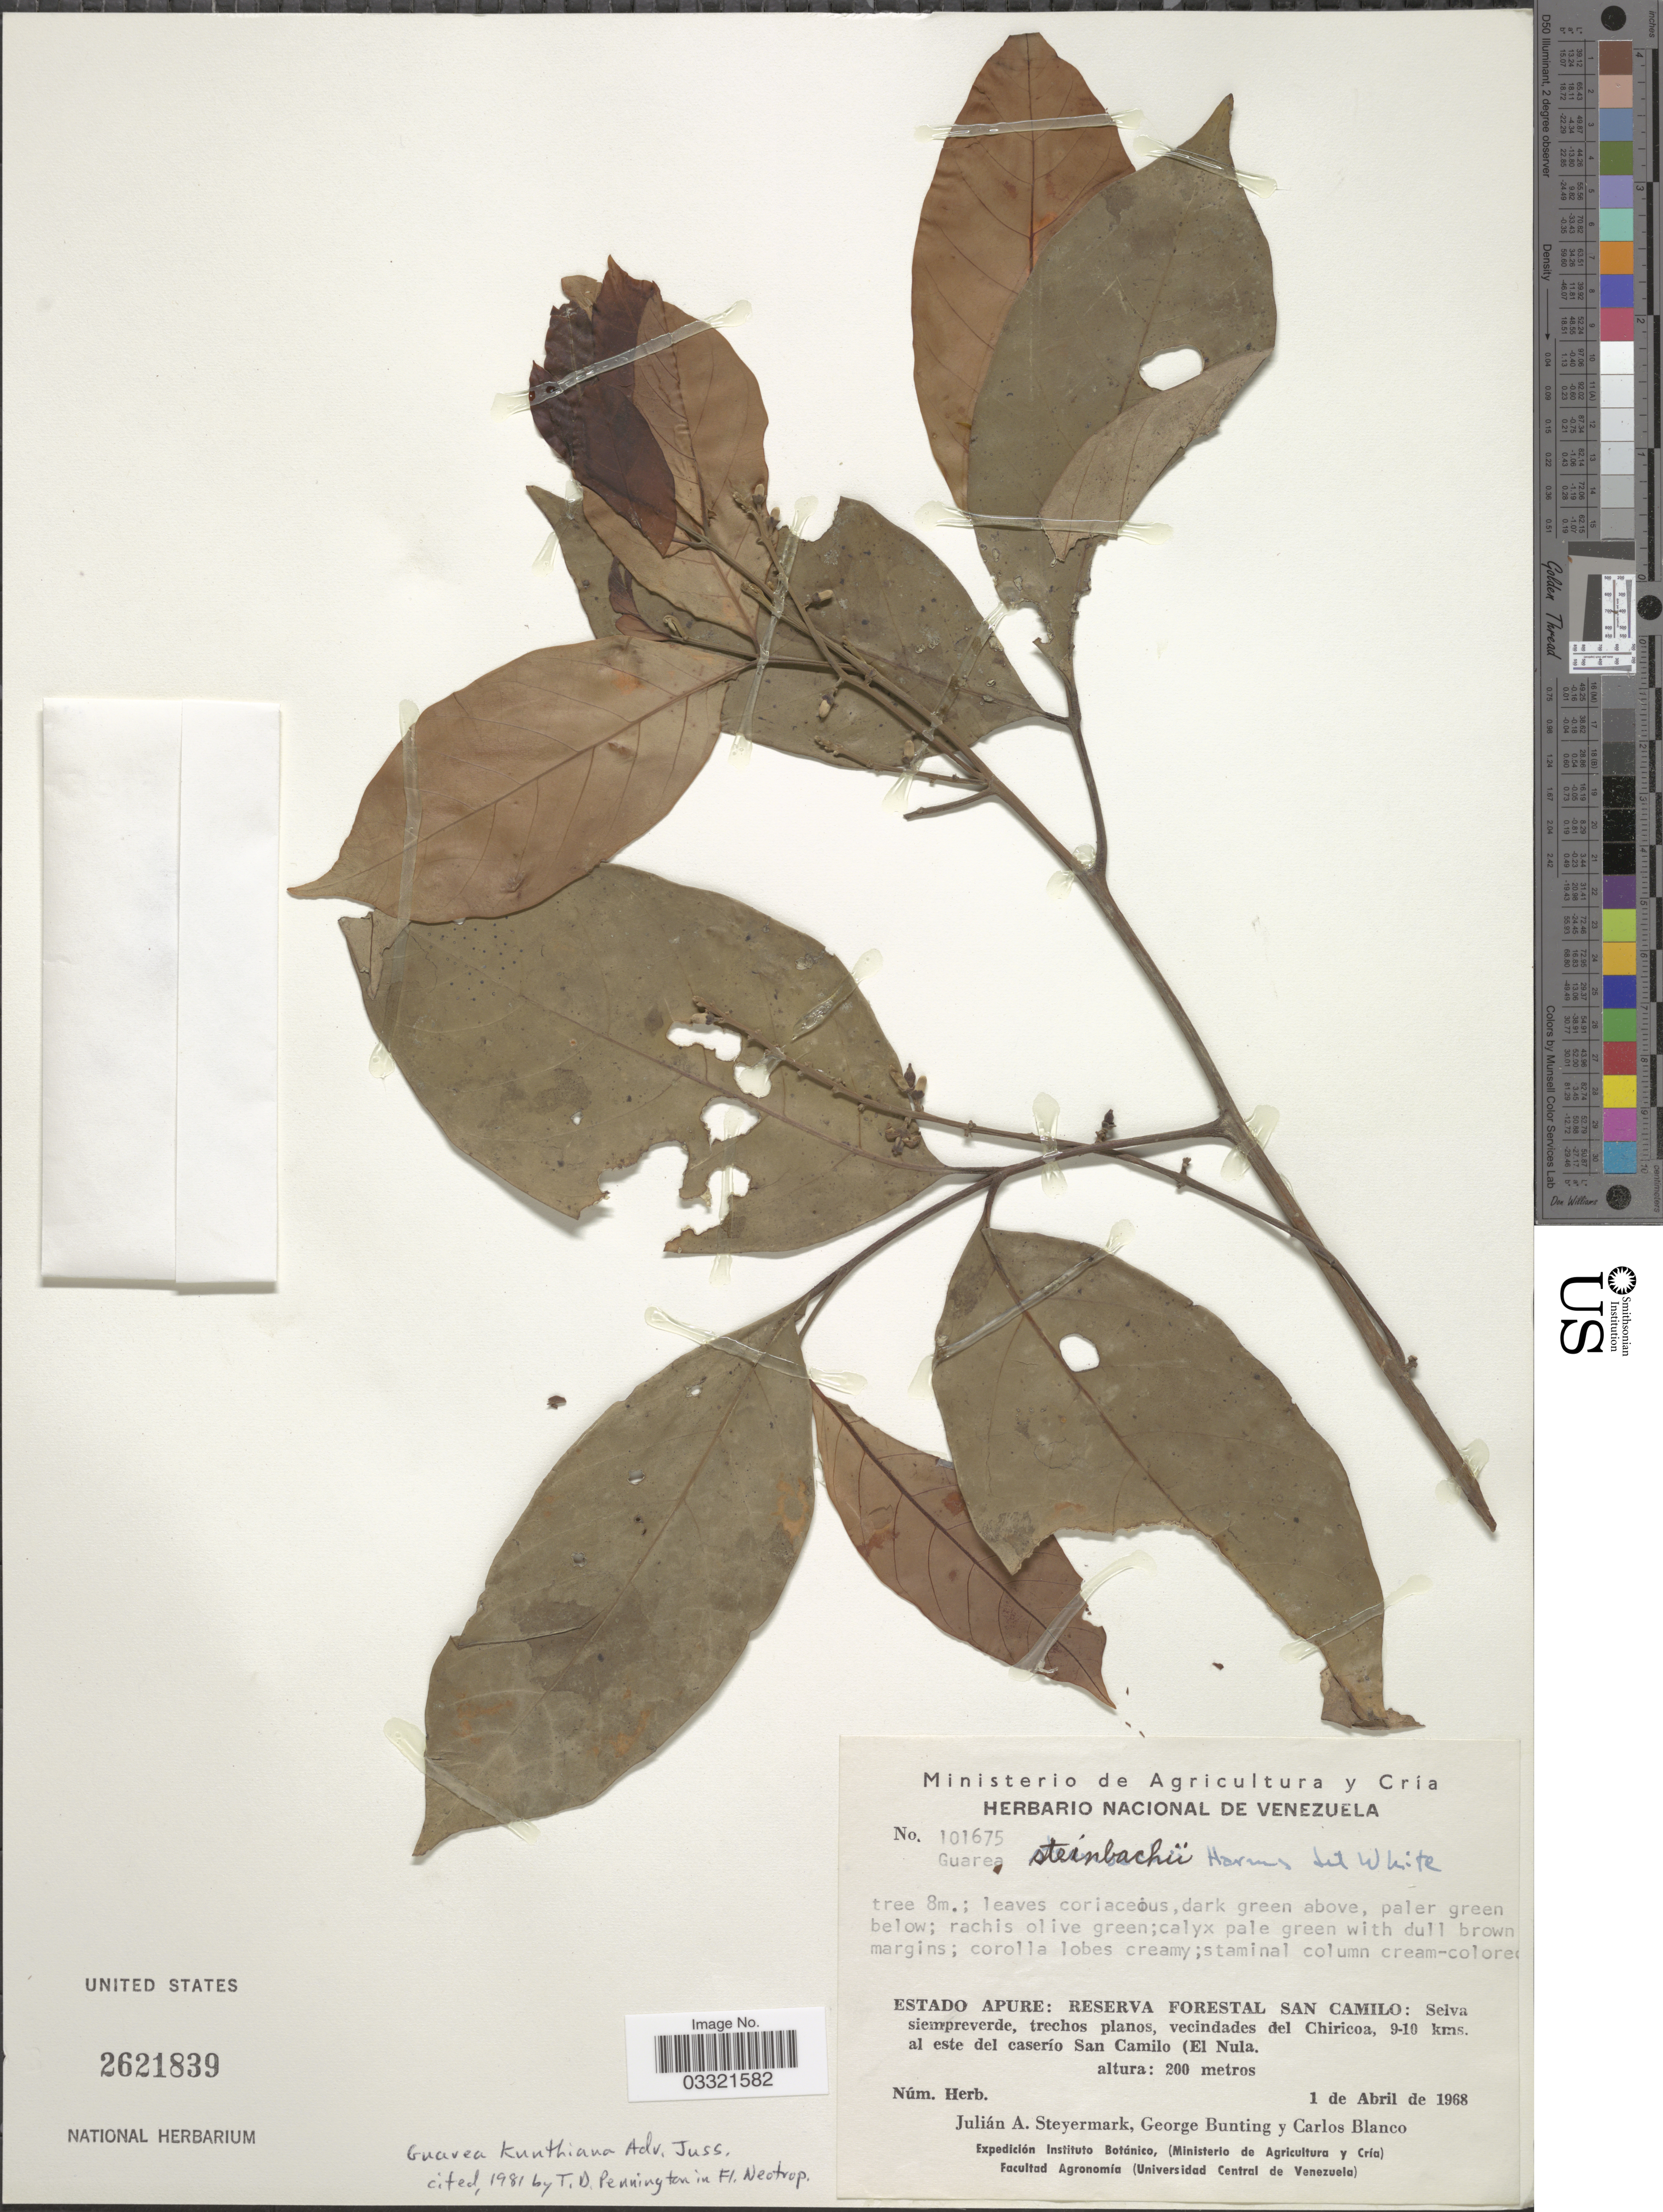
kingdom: Plantae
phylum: Tracheophyta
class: Magnoliopsida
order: Sapindales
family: Meliaceae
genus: Guarea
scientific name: Guarea kunthiana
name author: A. Juss.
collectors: J. Steyermark, G. S. Bunting & C. Blanco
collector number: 101675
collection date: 1968-04-01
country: Venezuela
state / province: Apure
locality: Reserva Forestal San Camilo: Selva siempreverde, trechos planos, vecindades del Chiricoa, 9-10 kms. al este del caserío San Camilo (El Nula.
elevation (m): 200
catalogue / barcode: US 2621839